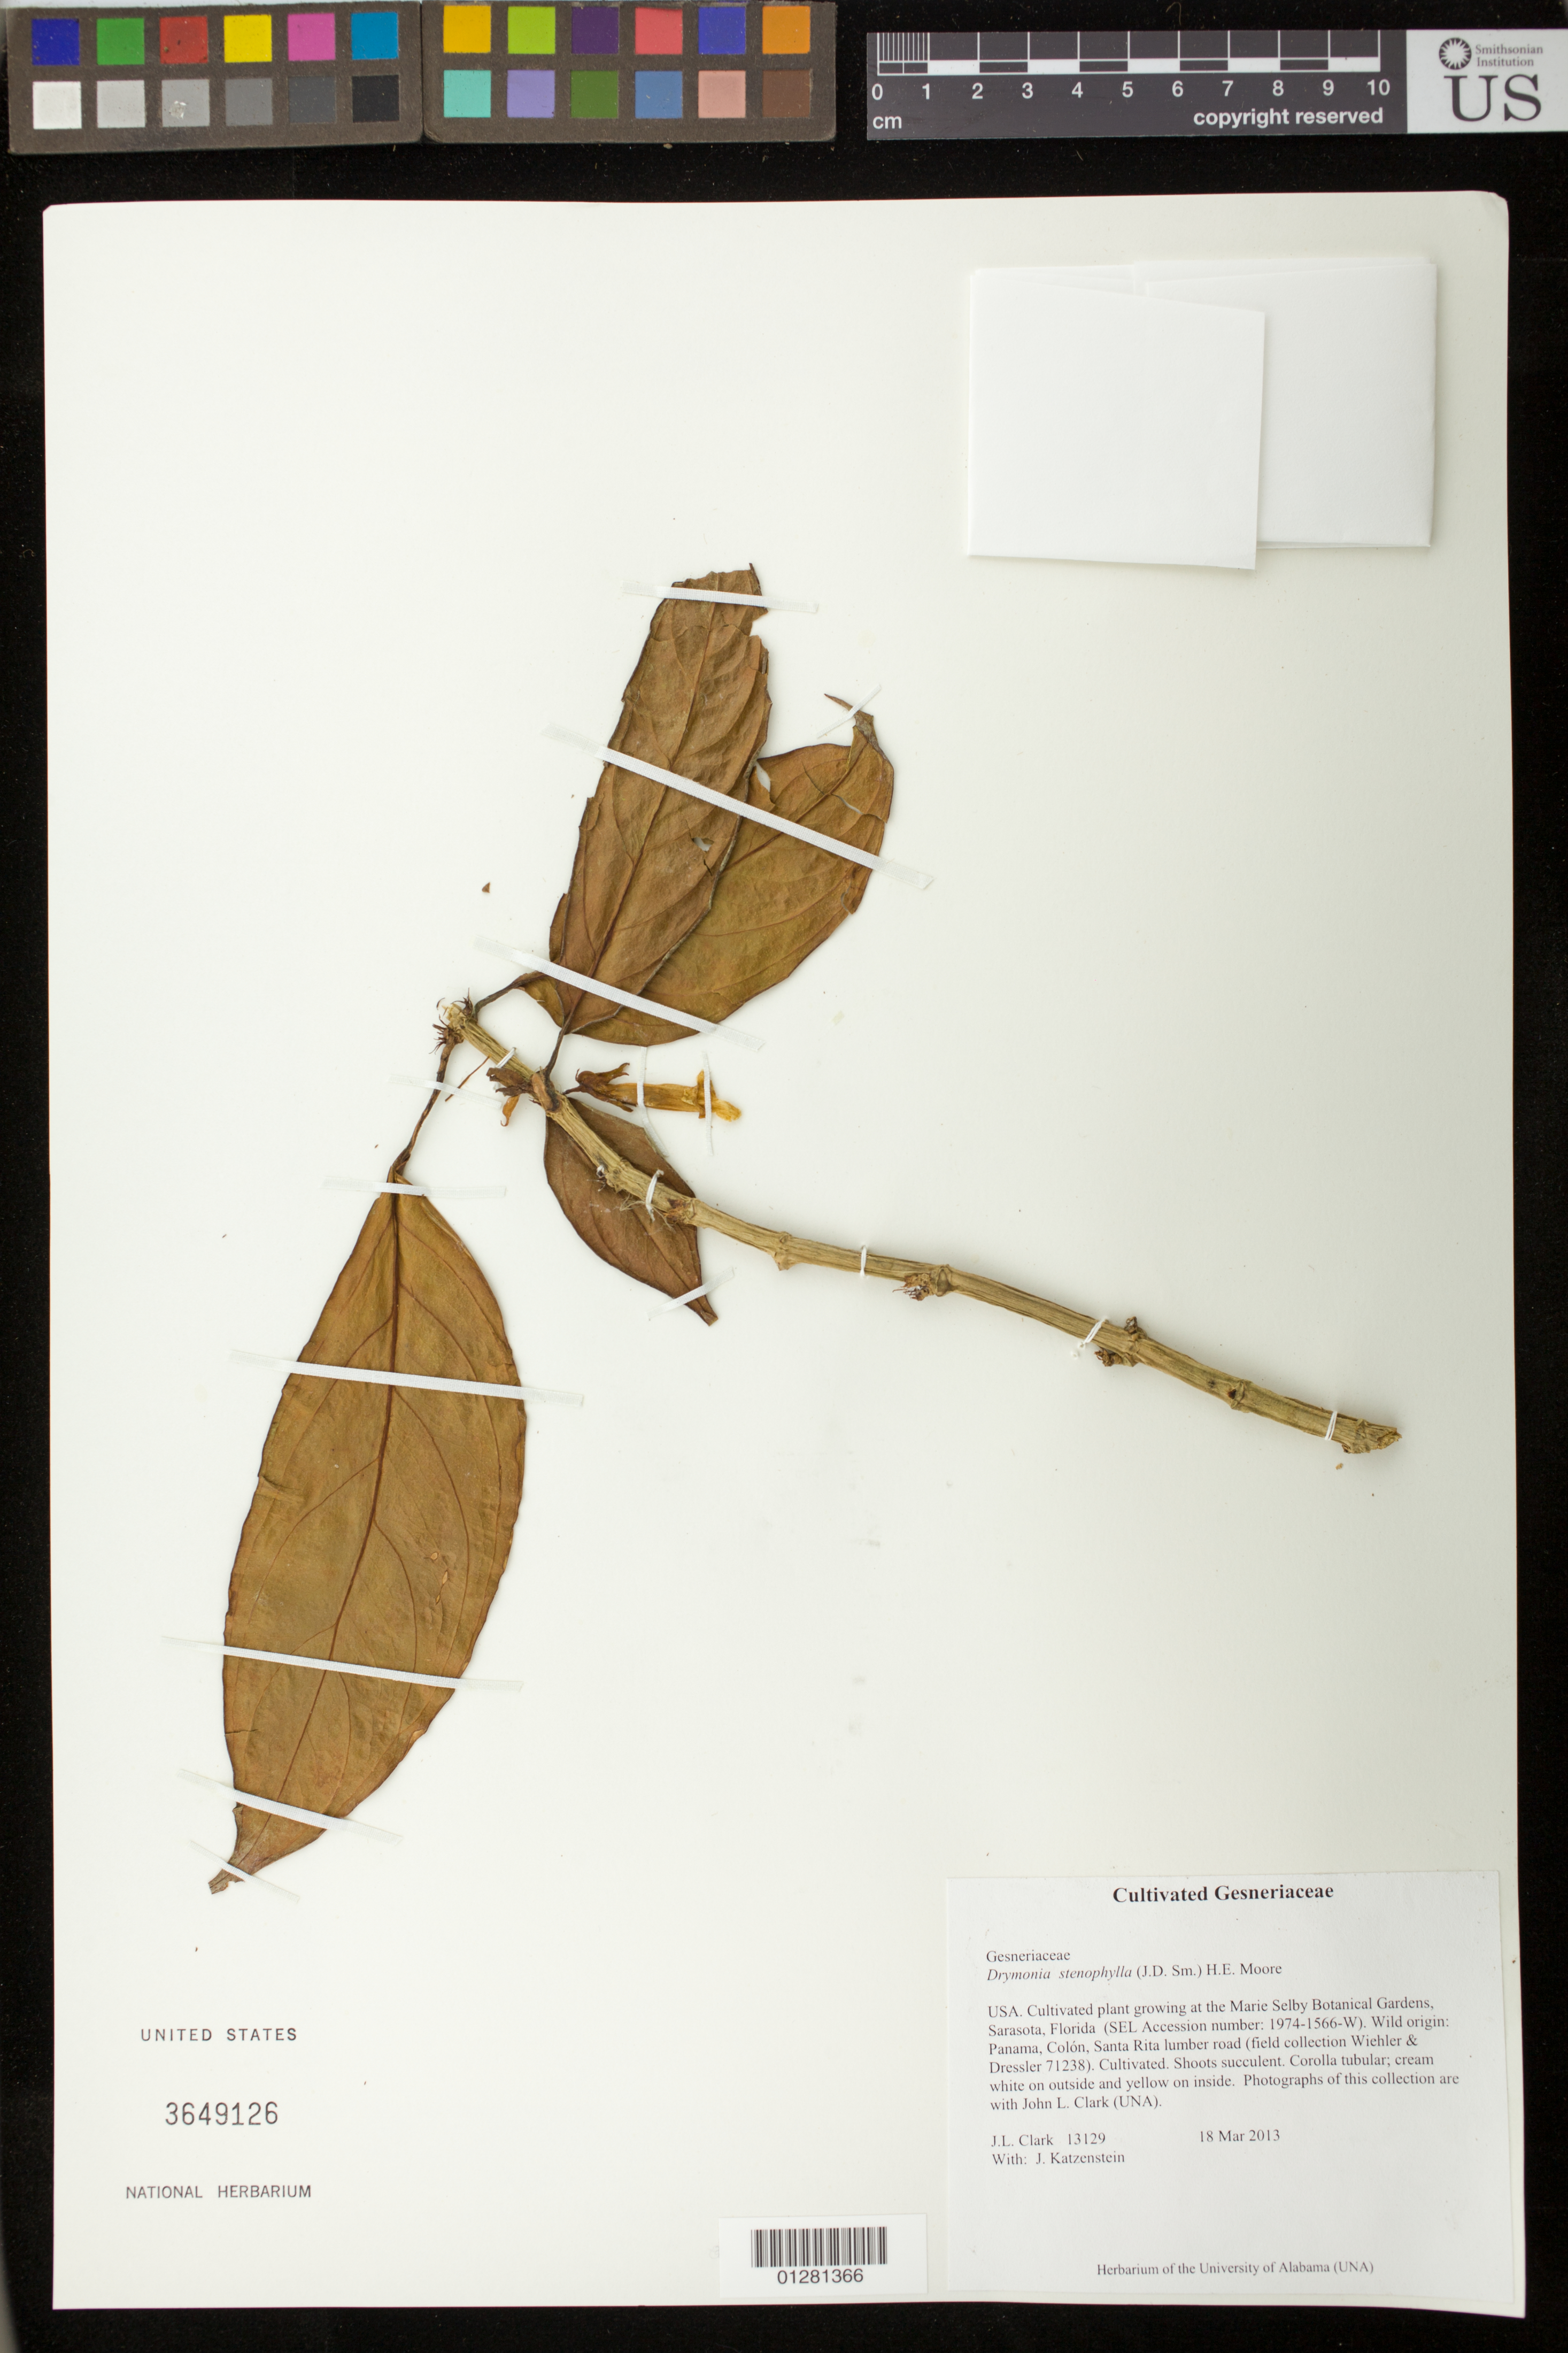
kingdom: Plantae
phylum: Tracheophyta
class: Magnoliopsida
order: Lamiales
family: Gesneriaceae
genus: Drymonia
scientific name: Drymonia stenophylla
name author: (Donn. Sm.) H.E. Moore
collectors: J. L. Clark & J. Katzenstein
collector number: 13129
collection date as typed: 18 Mar 2013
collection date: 2013-03-18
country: United States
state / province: Florida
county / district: Sarasota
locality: Sarasota. Marie Selby Botanical Gardens.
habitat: Cultivated.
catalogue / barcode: US 3649126